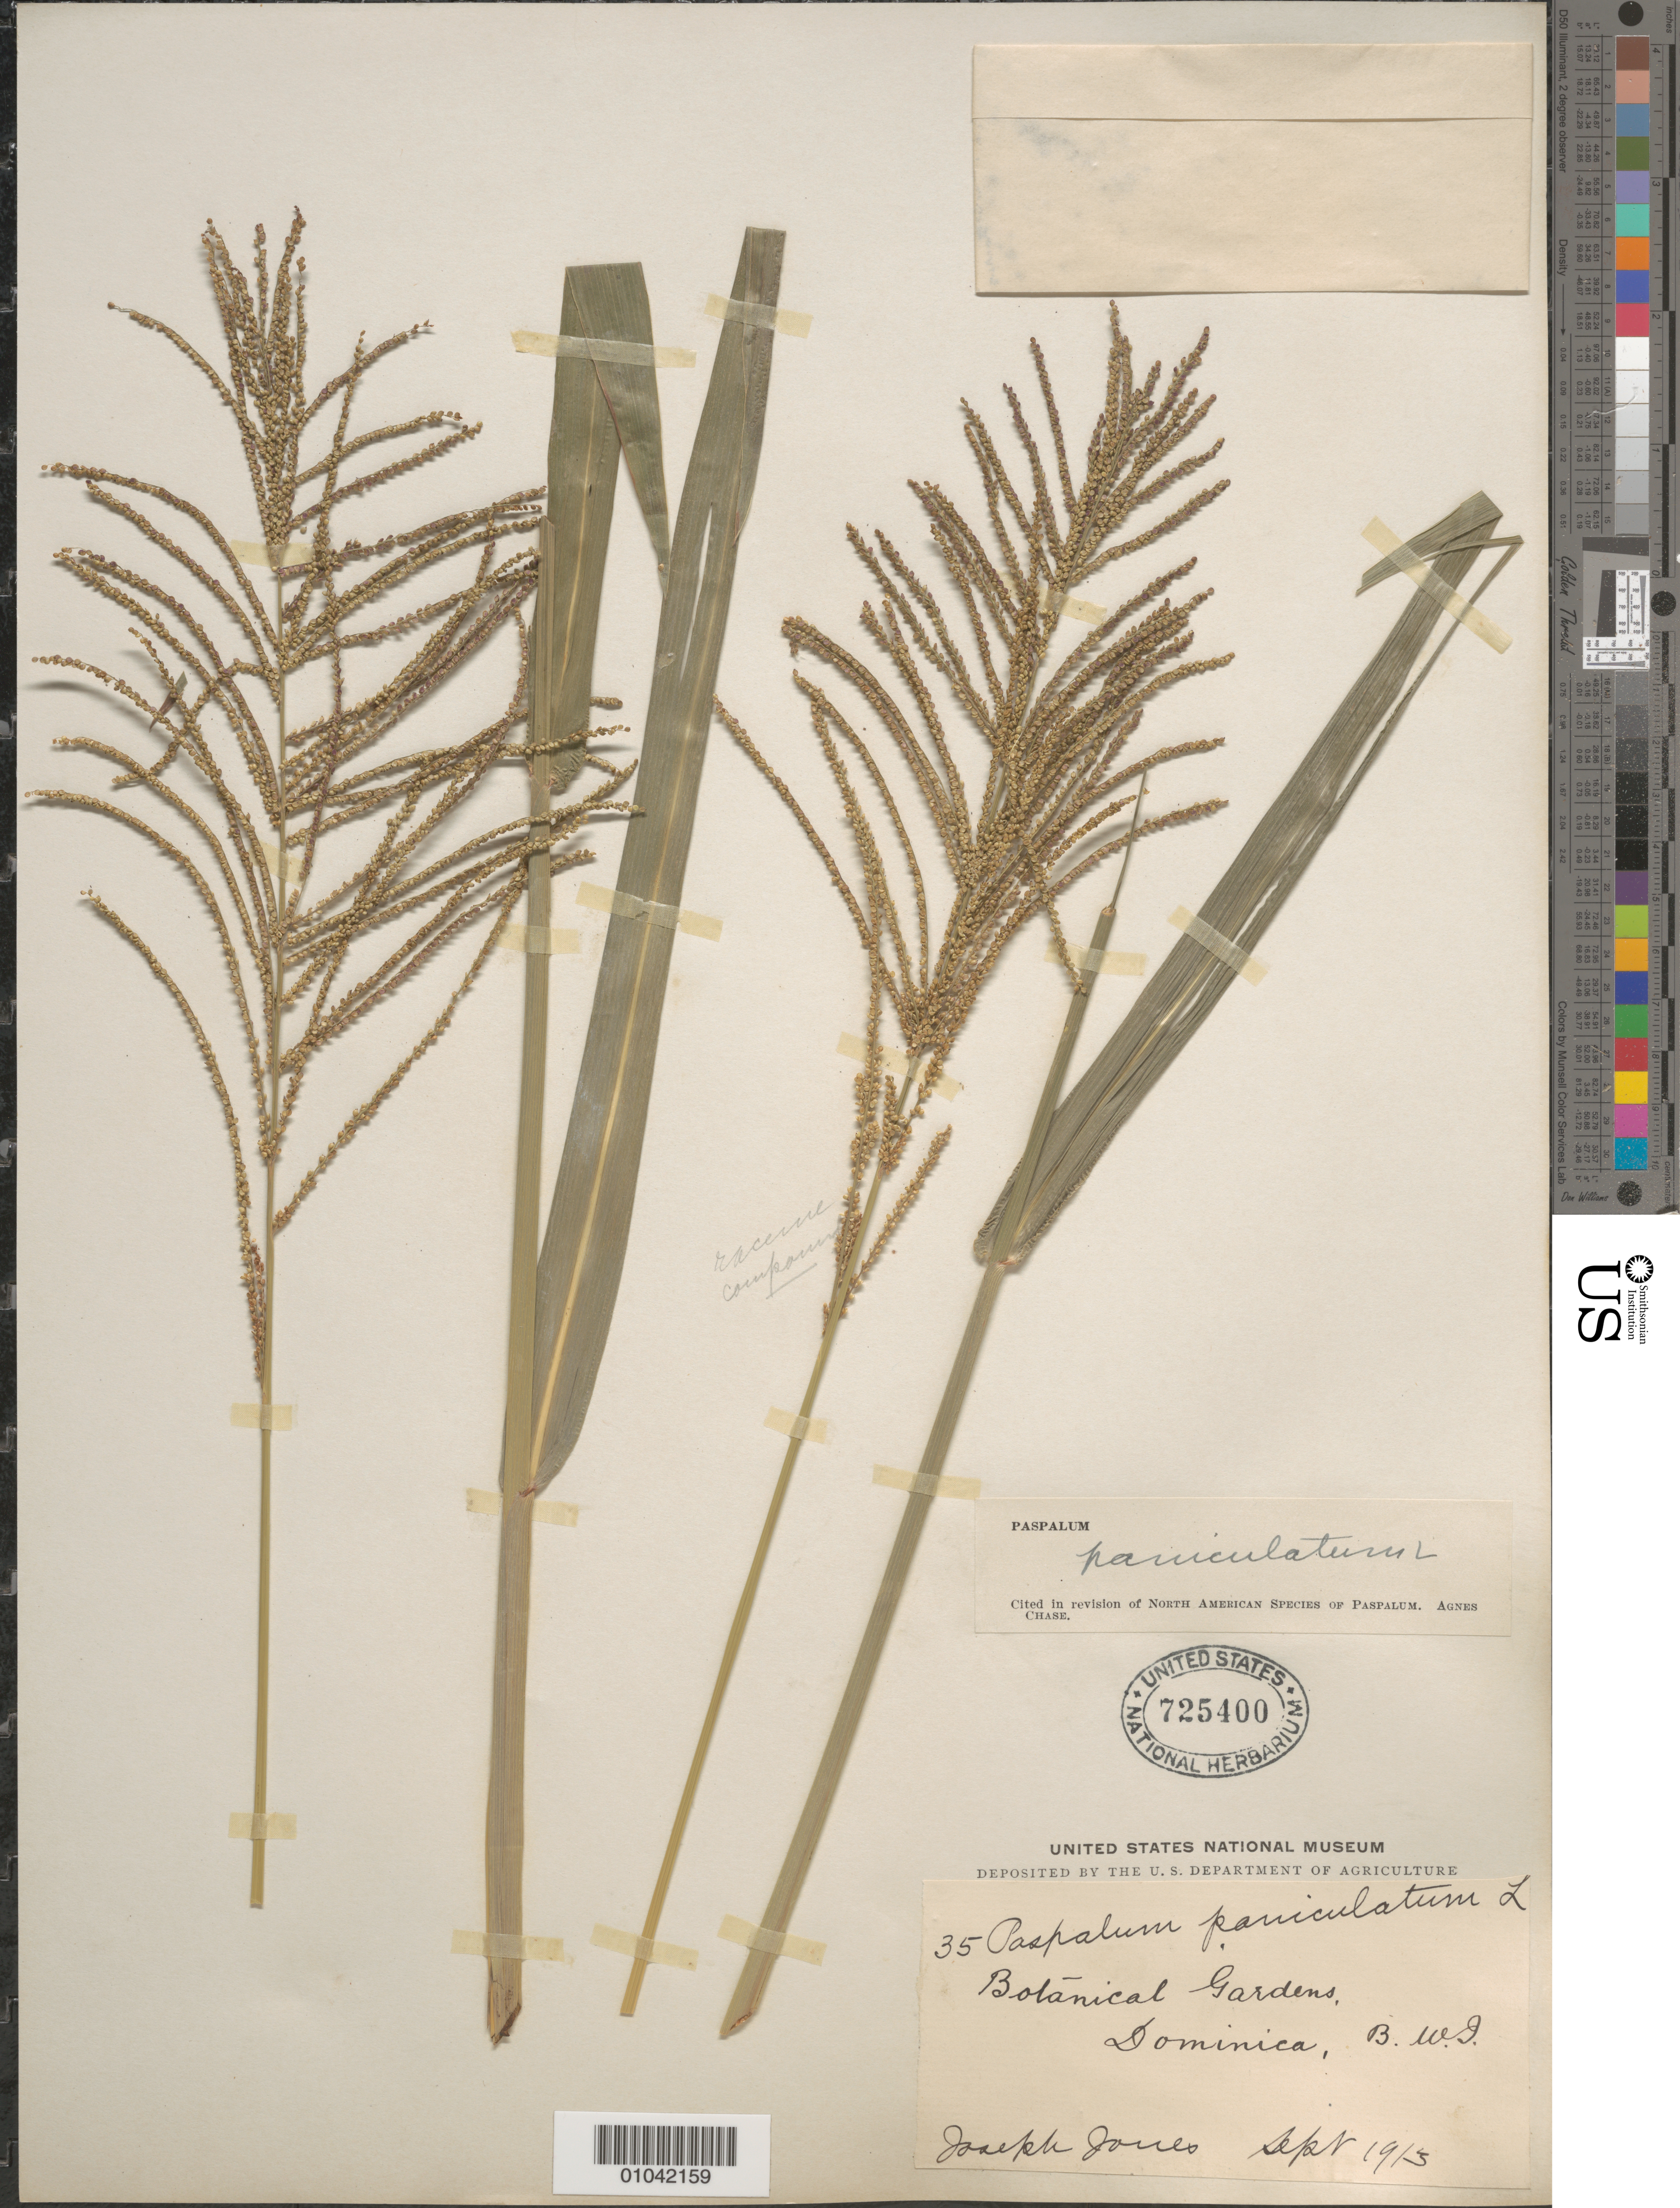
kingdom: Plantae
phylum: Tracheophyta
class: Liliopsida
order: Poales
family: Poaceae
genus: Paspalum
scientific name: Paspalum paniculatum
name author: L.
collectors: J. Jones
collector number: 35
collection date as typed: Sep 1913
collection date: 1913-09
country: Dominica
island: Dominica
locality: Botanical Gardens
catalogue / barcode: US 725400